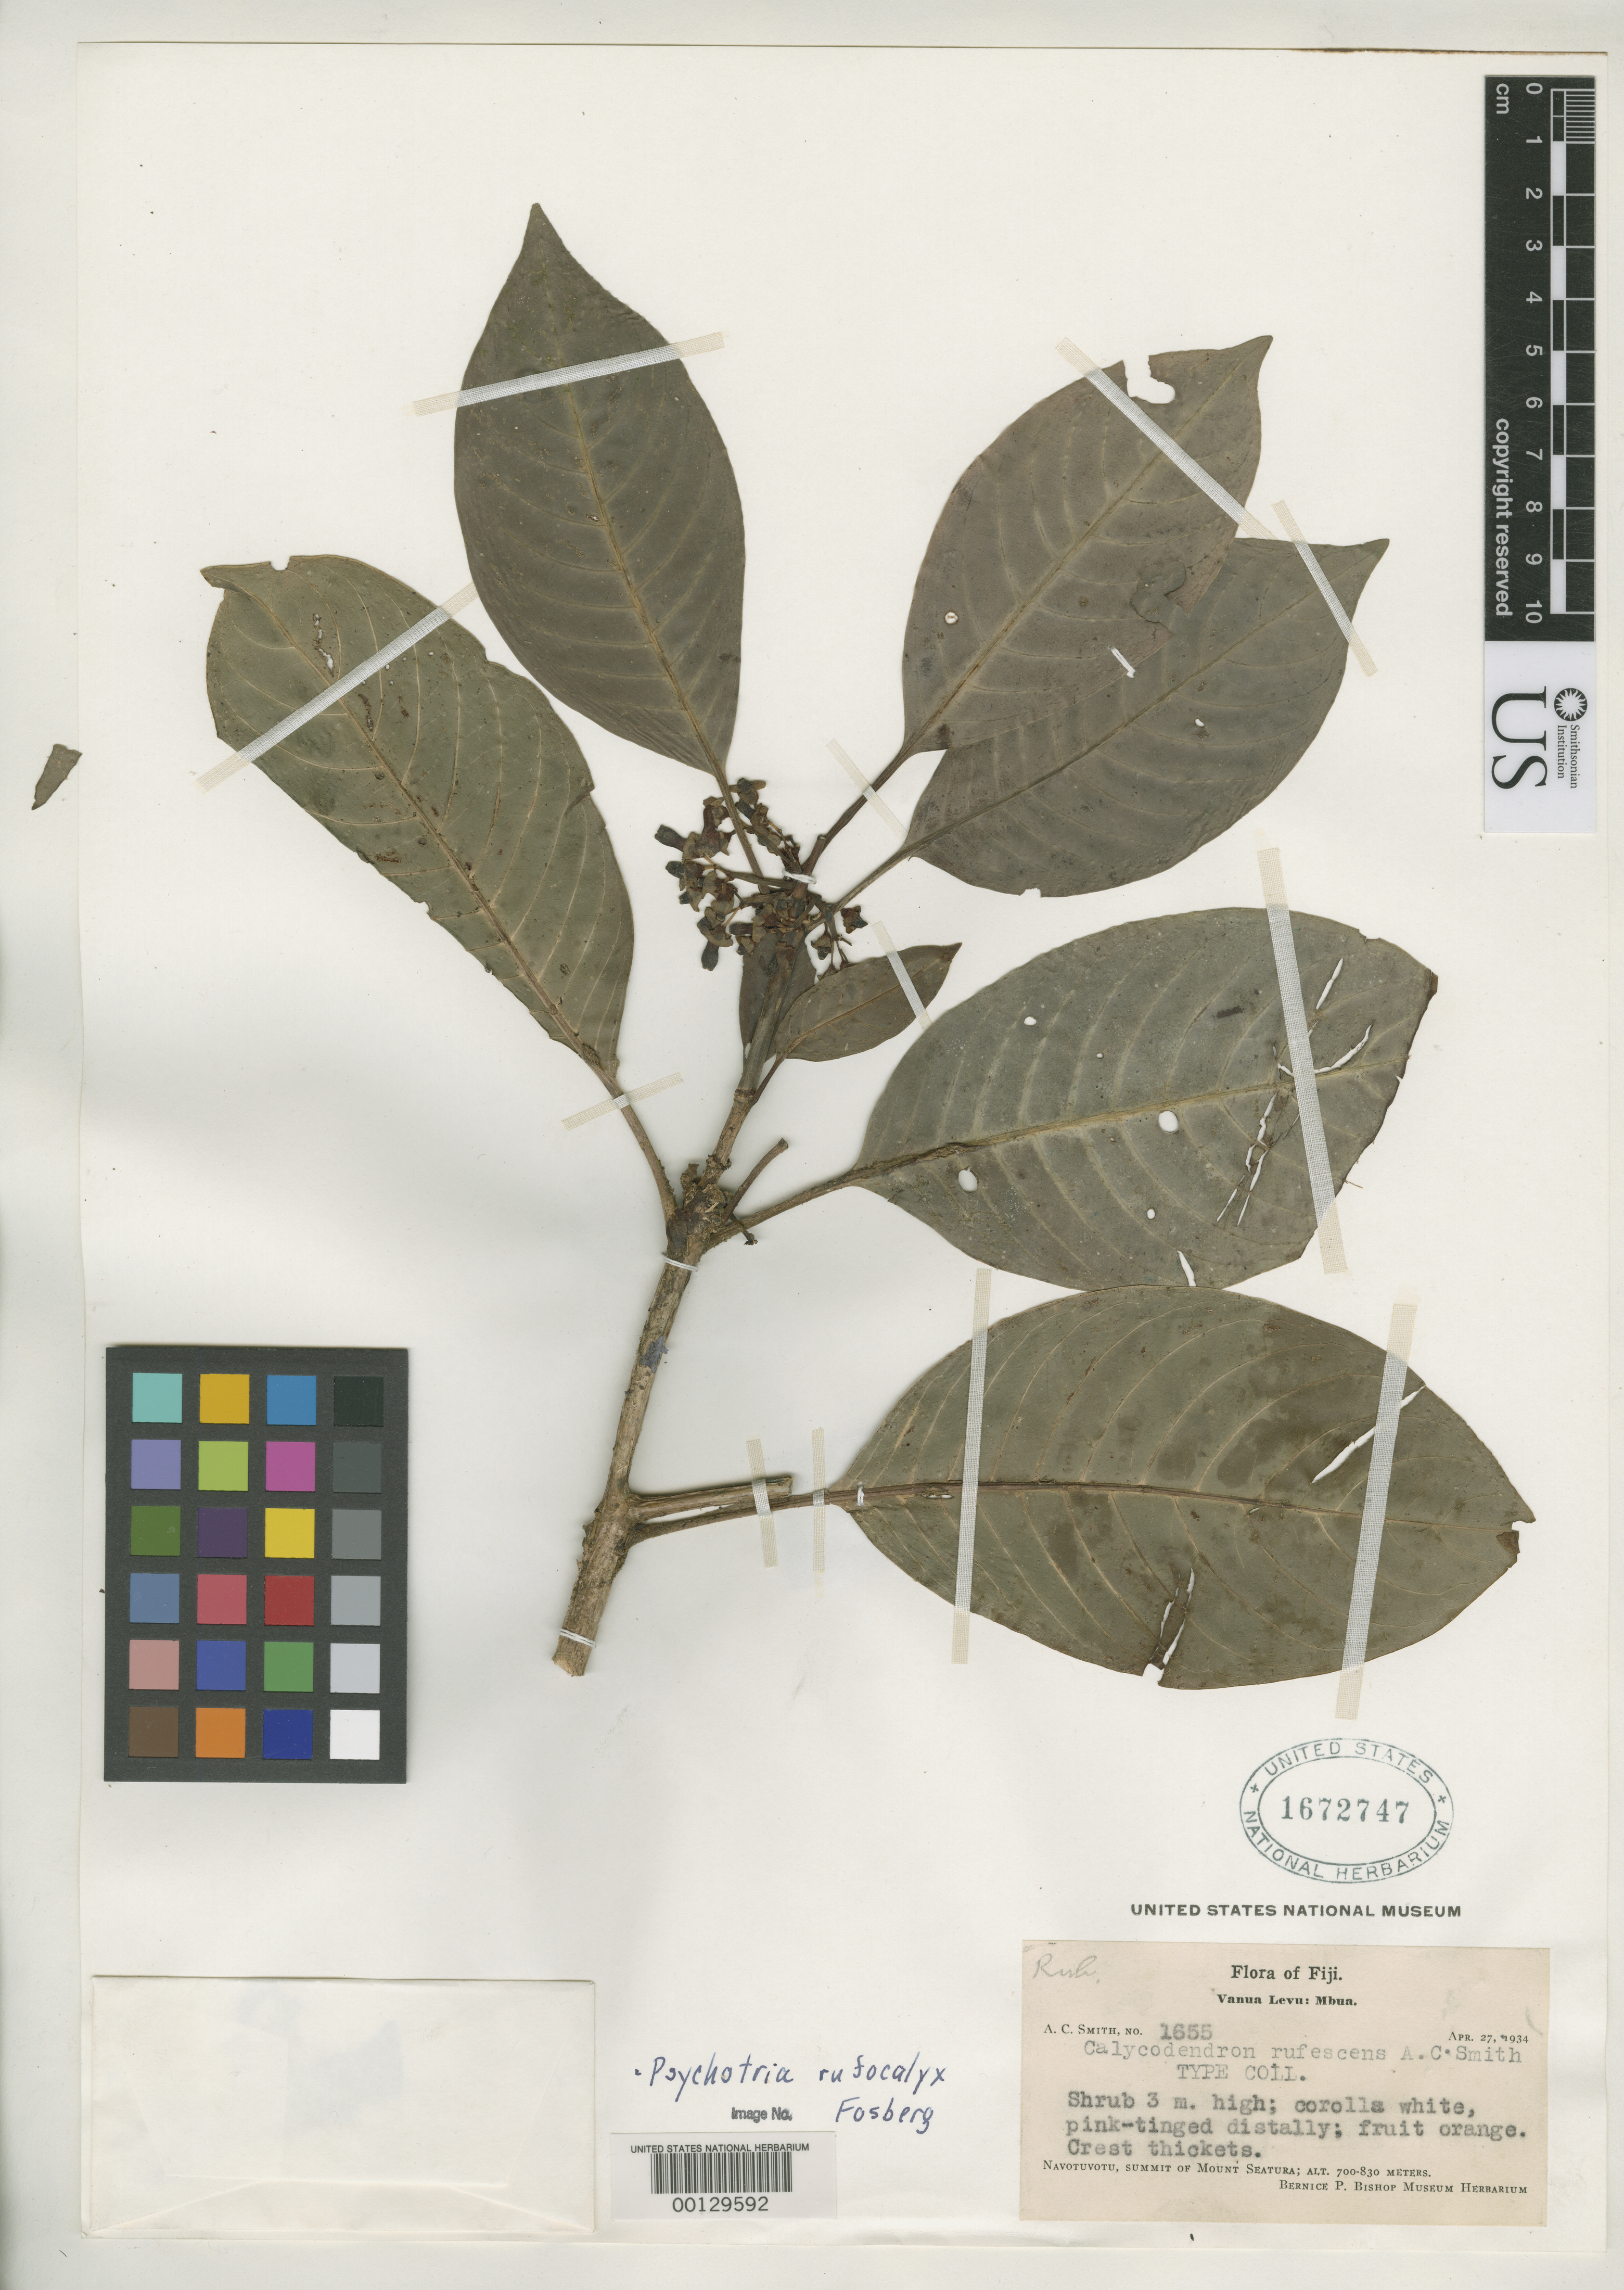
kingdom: Plantae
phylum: Tracheophyta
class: Magnoliopsida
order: Gentianales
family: Rubiaceae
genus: Calycodendron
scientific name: Calycodendron rufescens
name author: A.C. Sm.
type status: Isotype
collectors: A. C. Smith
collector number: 518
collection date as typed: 27 Apr 1934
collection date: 1934-04-27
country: Fiji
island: Vanua Levu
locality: Mbua, Navotuvotu, summit of Mt. Seatura. [Vanua Levu Group]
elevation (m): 700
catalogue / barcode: US 1672747